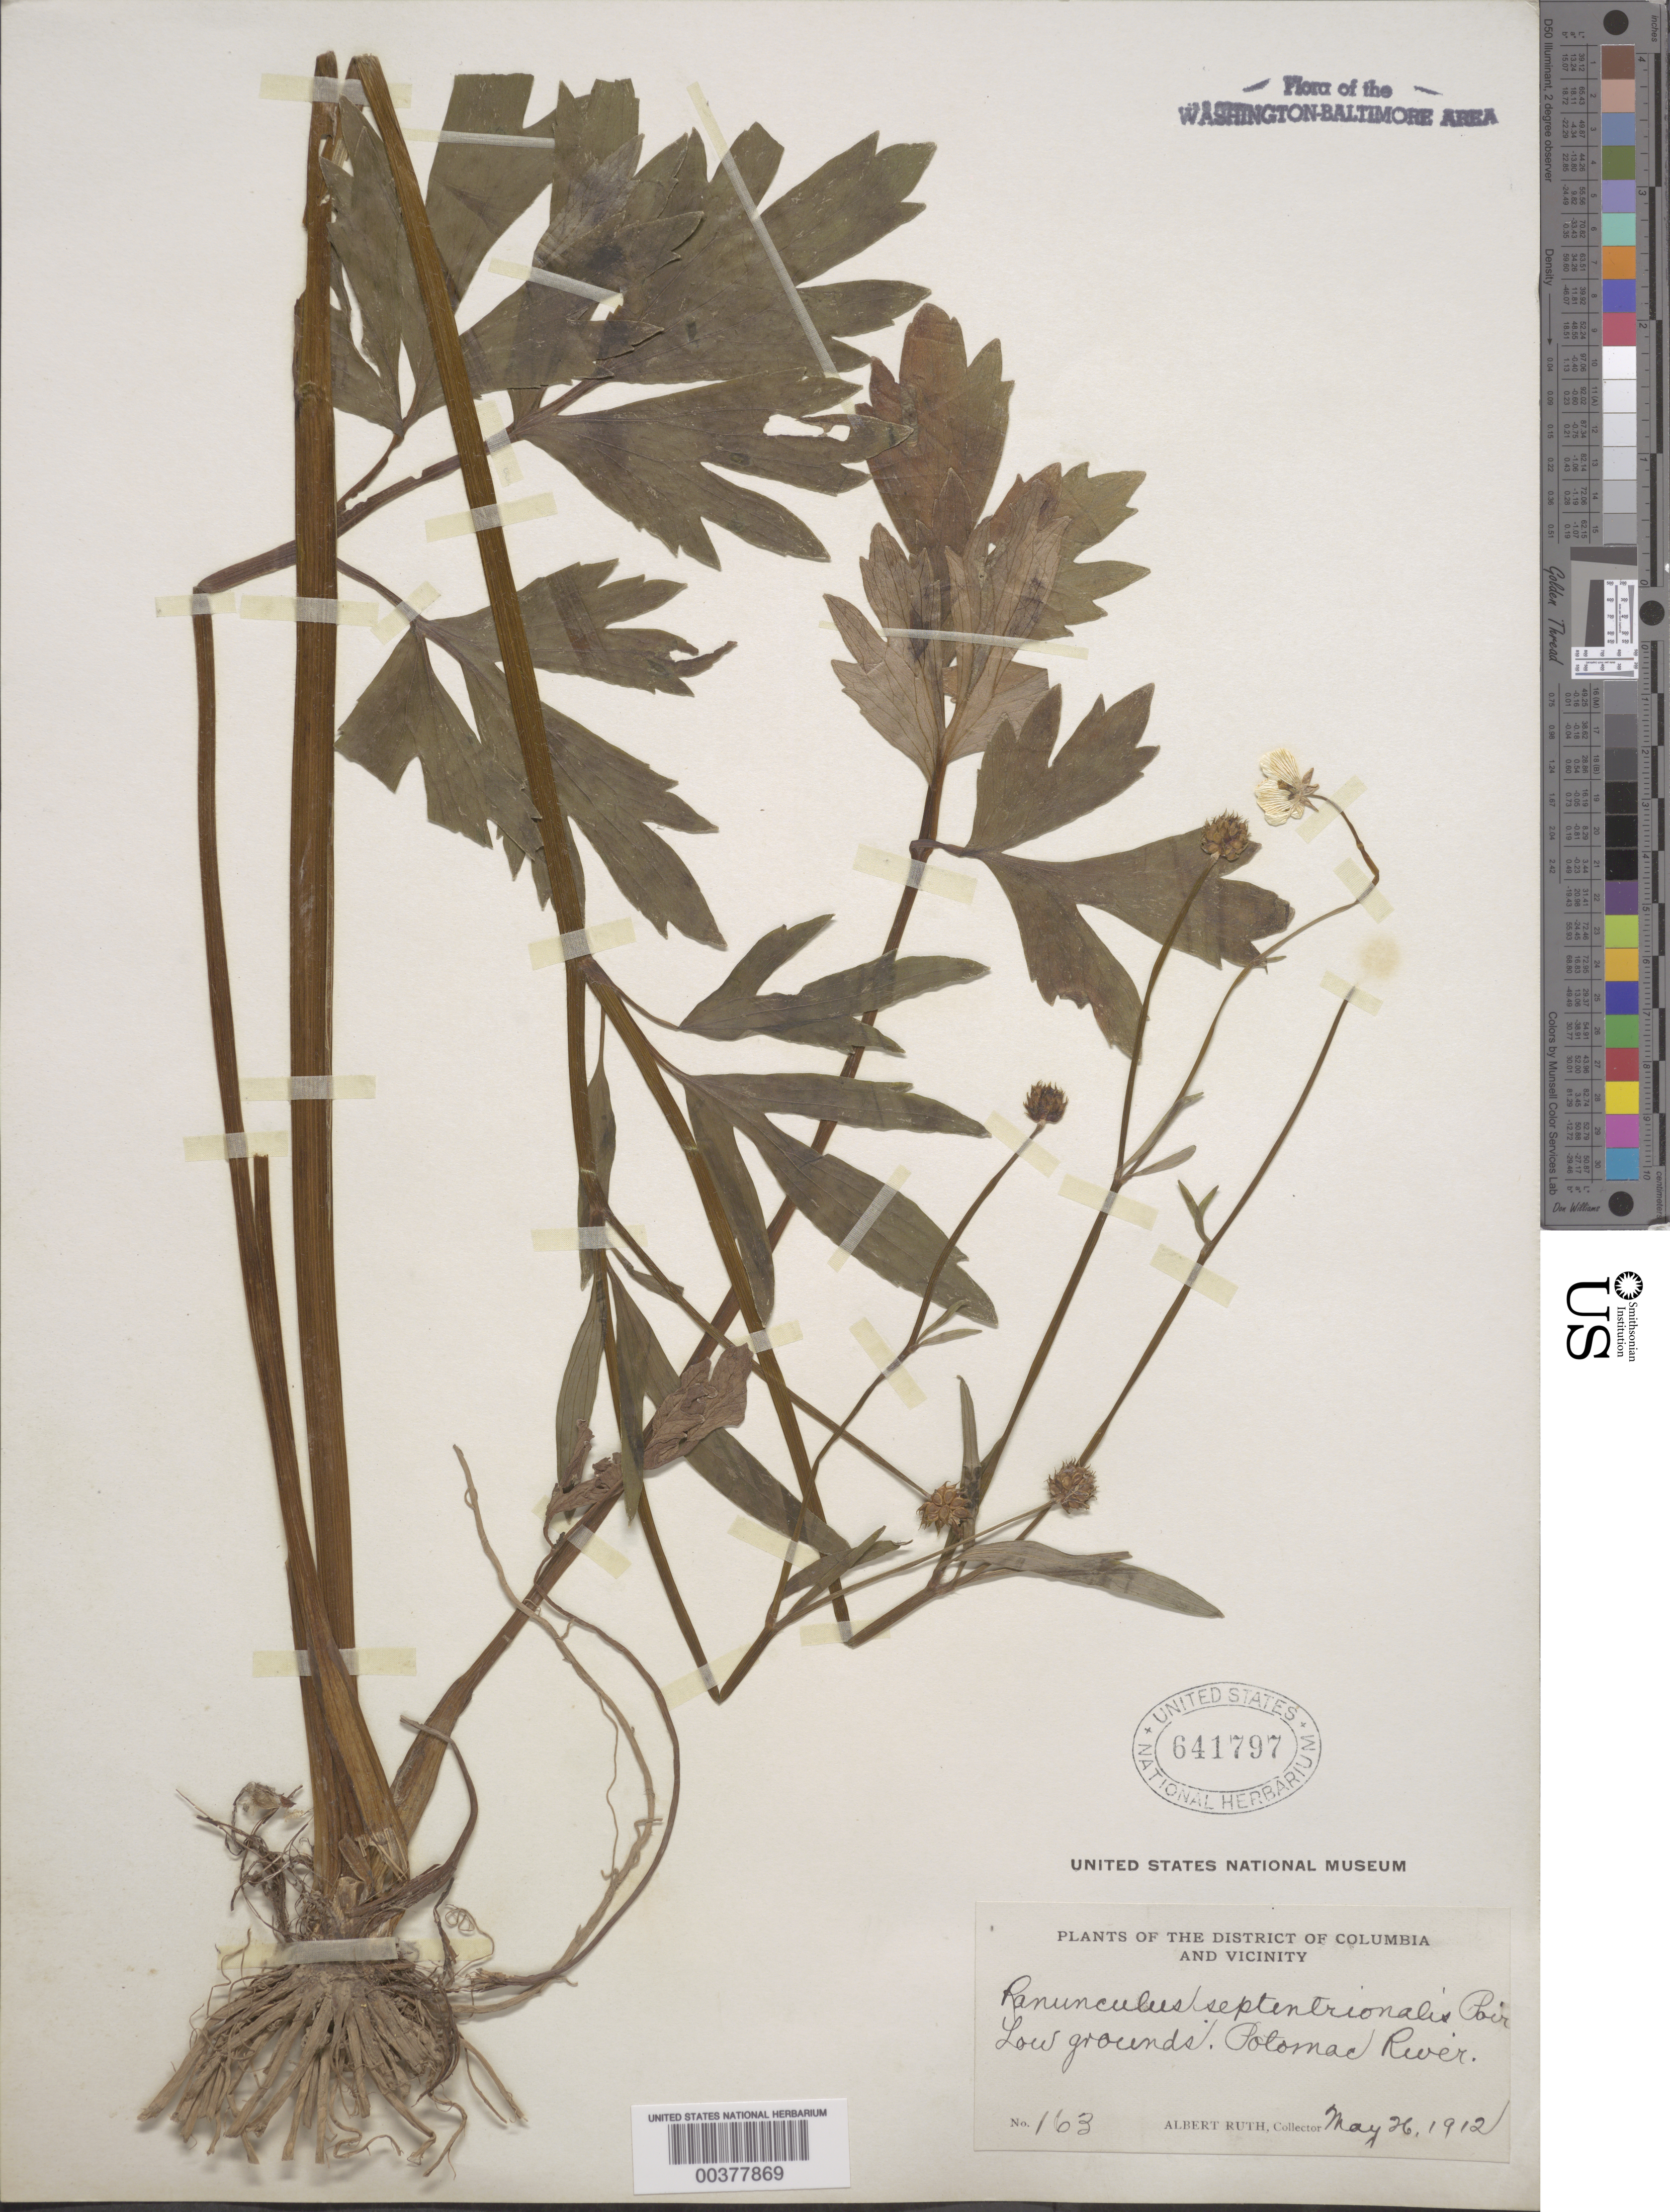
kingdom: Plantae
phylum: Tracheophyta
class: Magnoliopsida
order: Ranunculales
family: Ranunculaceae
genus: Ranunculus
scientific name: Ranunculus hispidus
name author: Michx.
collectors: A. Ruth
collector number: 163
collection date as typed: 26 May 1912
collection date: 1912-05-26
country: United States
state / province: District of Columbia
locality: Potomac river banks, Washington DC area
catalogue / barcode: US 641797